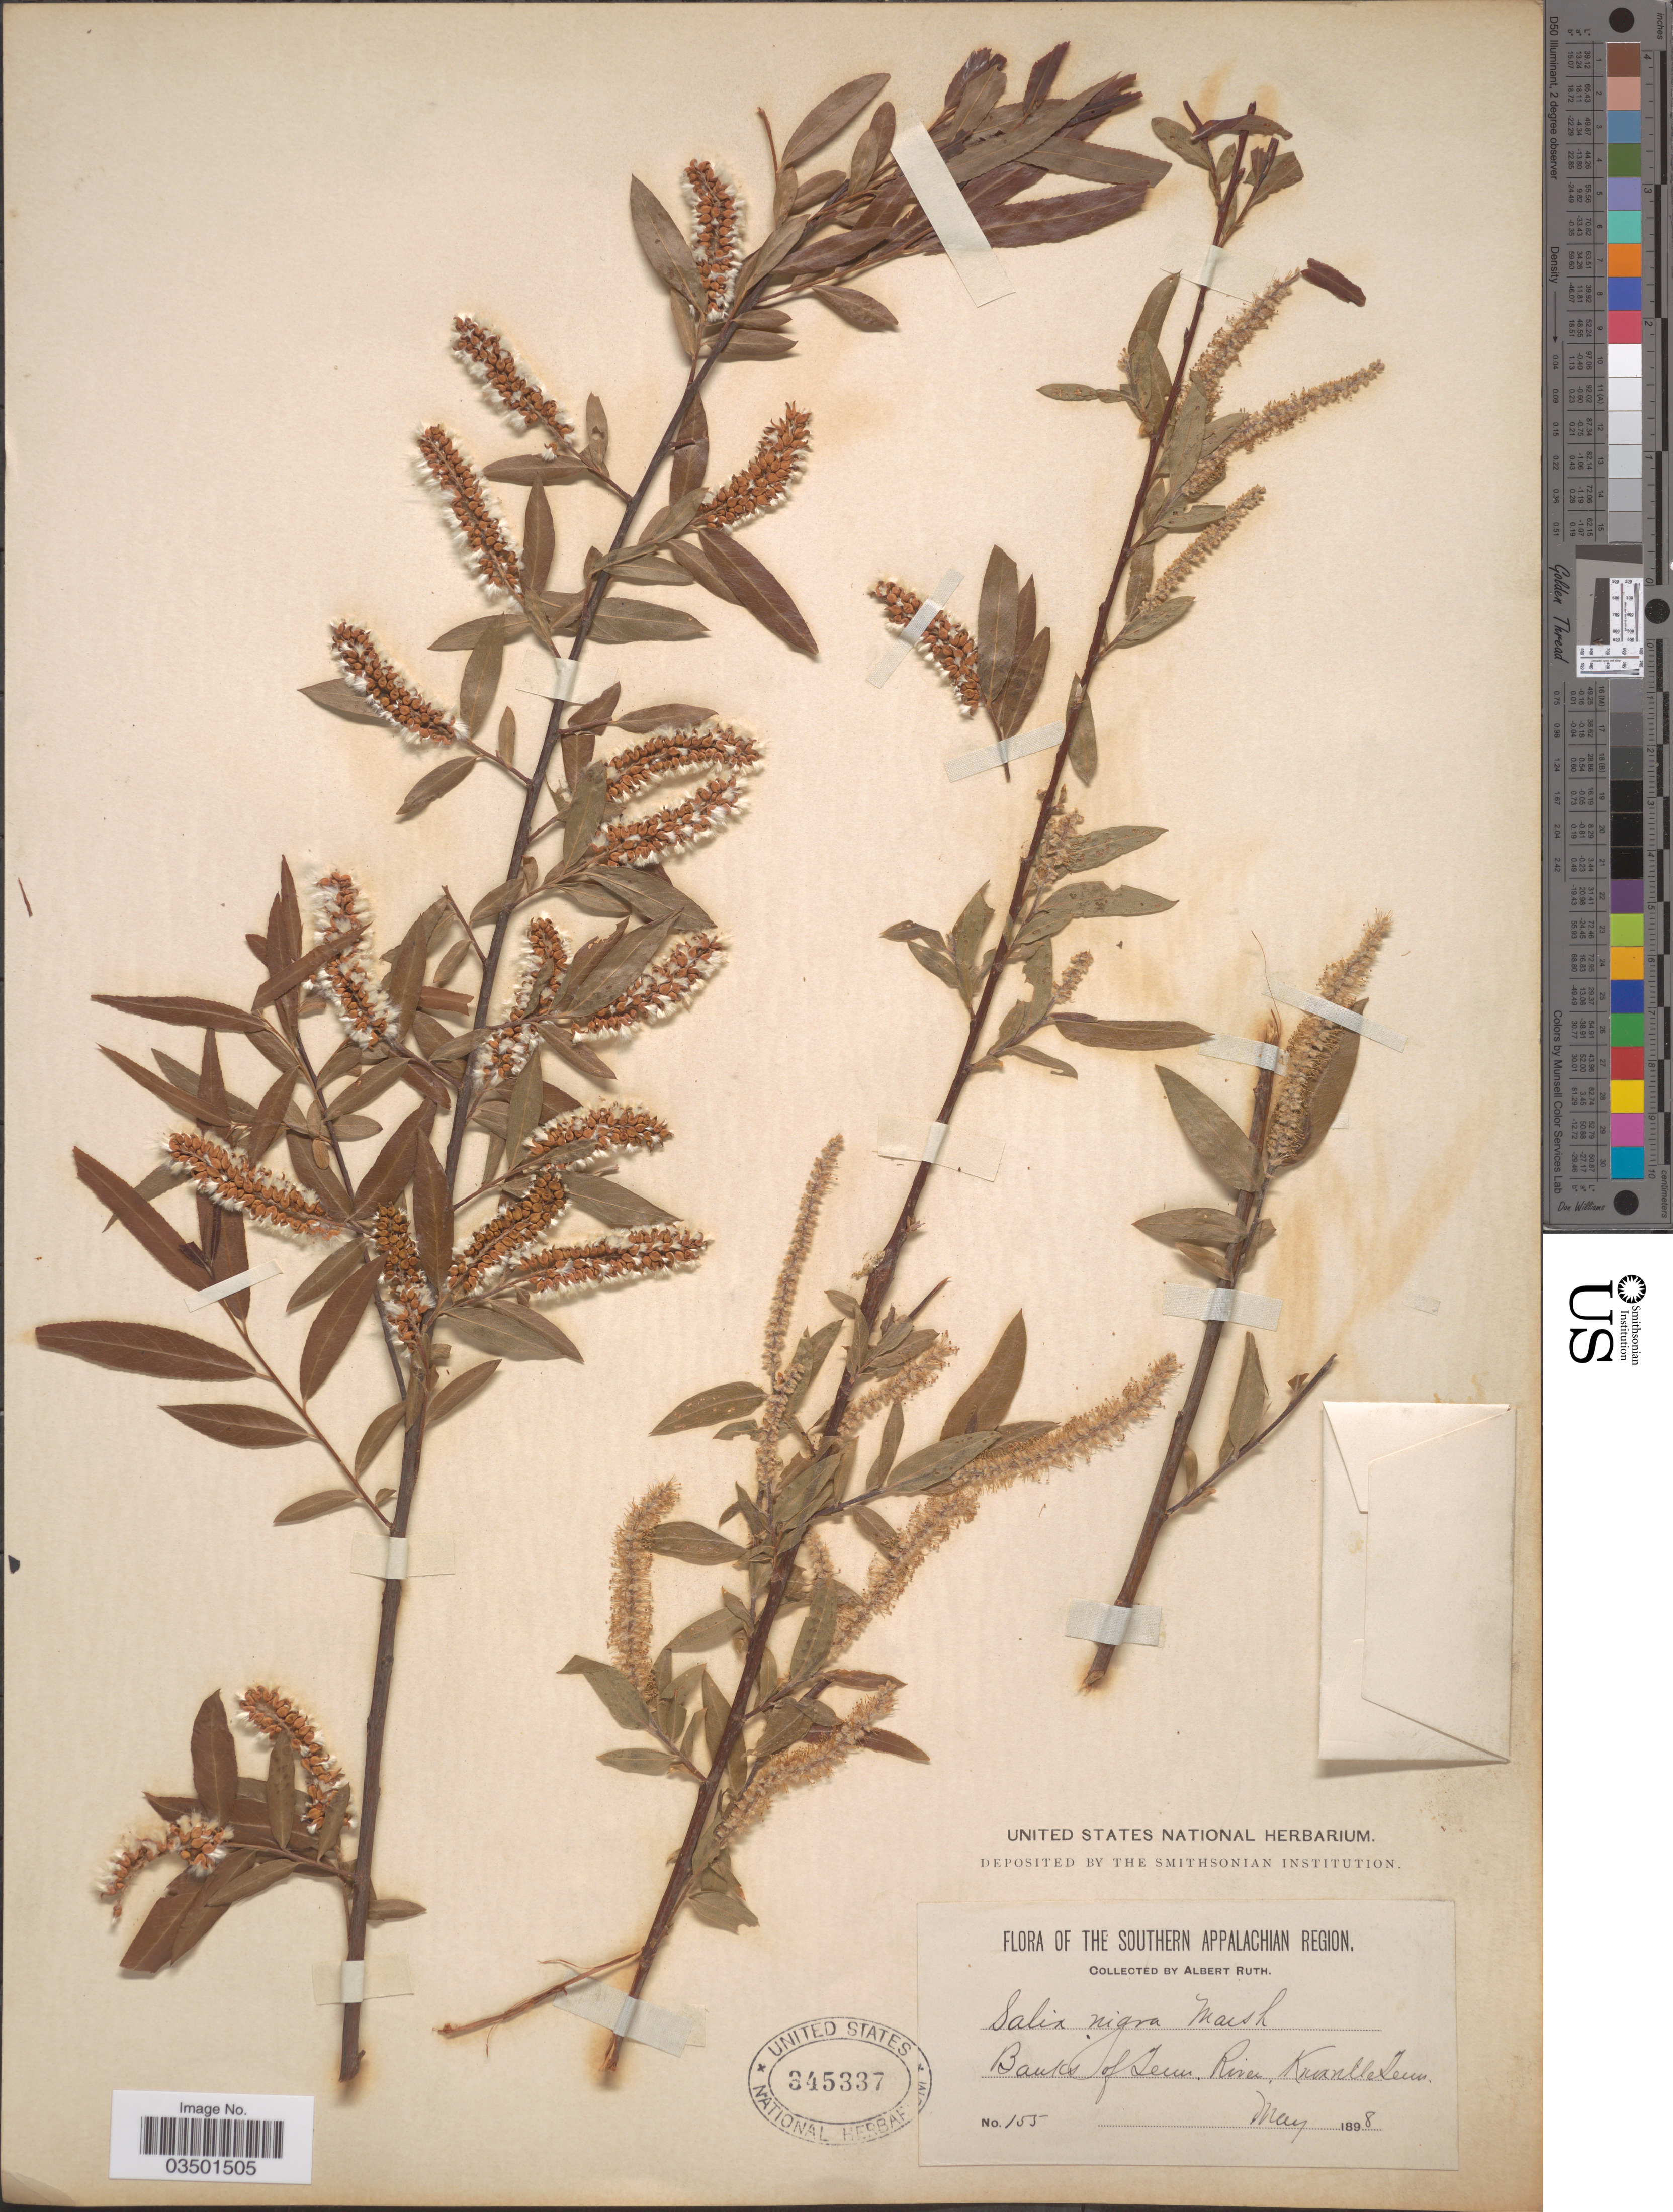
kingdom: Plantae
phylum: Tracheophyta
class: Magnoliopsida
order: Malpighiales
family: Salicaceae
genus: Salix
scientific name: Salix nigra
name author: Marshall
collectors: A. Ruth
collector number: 155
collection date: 1898-05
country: United States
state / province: Tennessee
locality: The Southern Appalachian Region. Banks of Tenn. River, Knoxville.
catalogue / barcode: US 345337